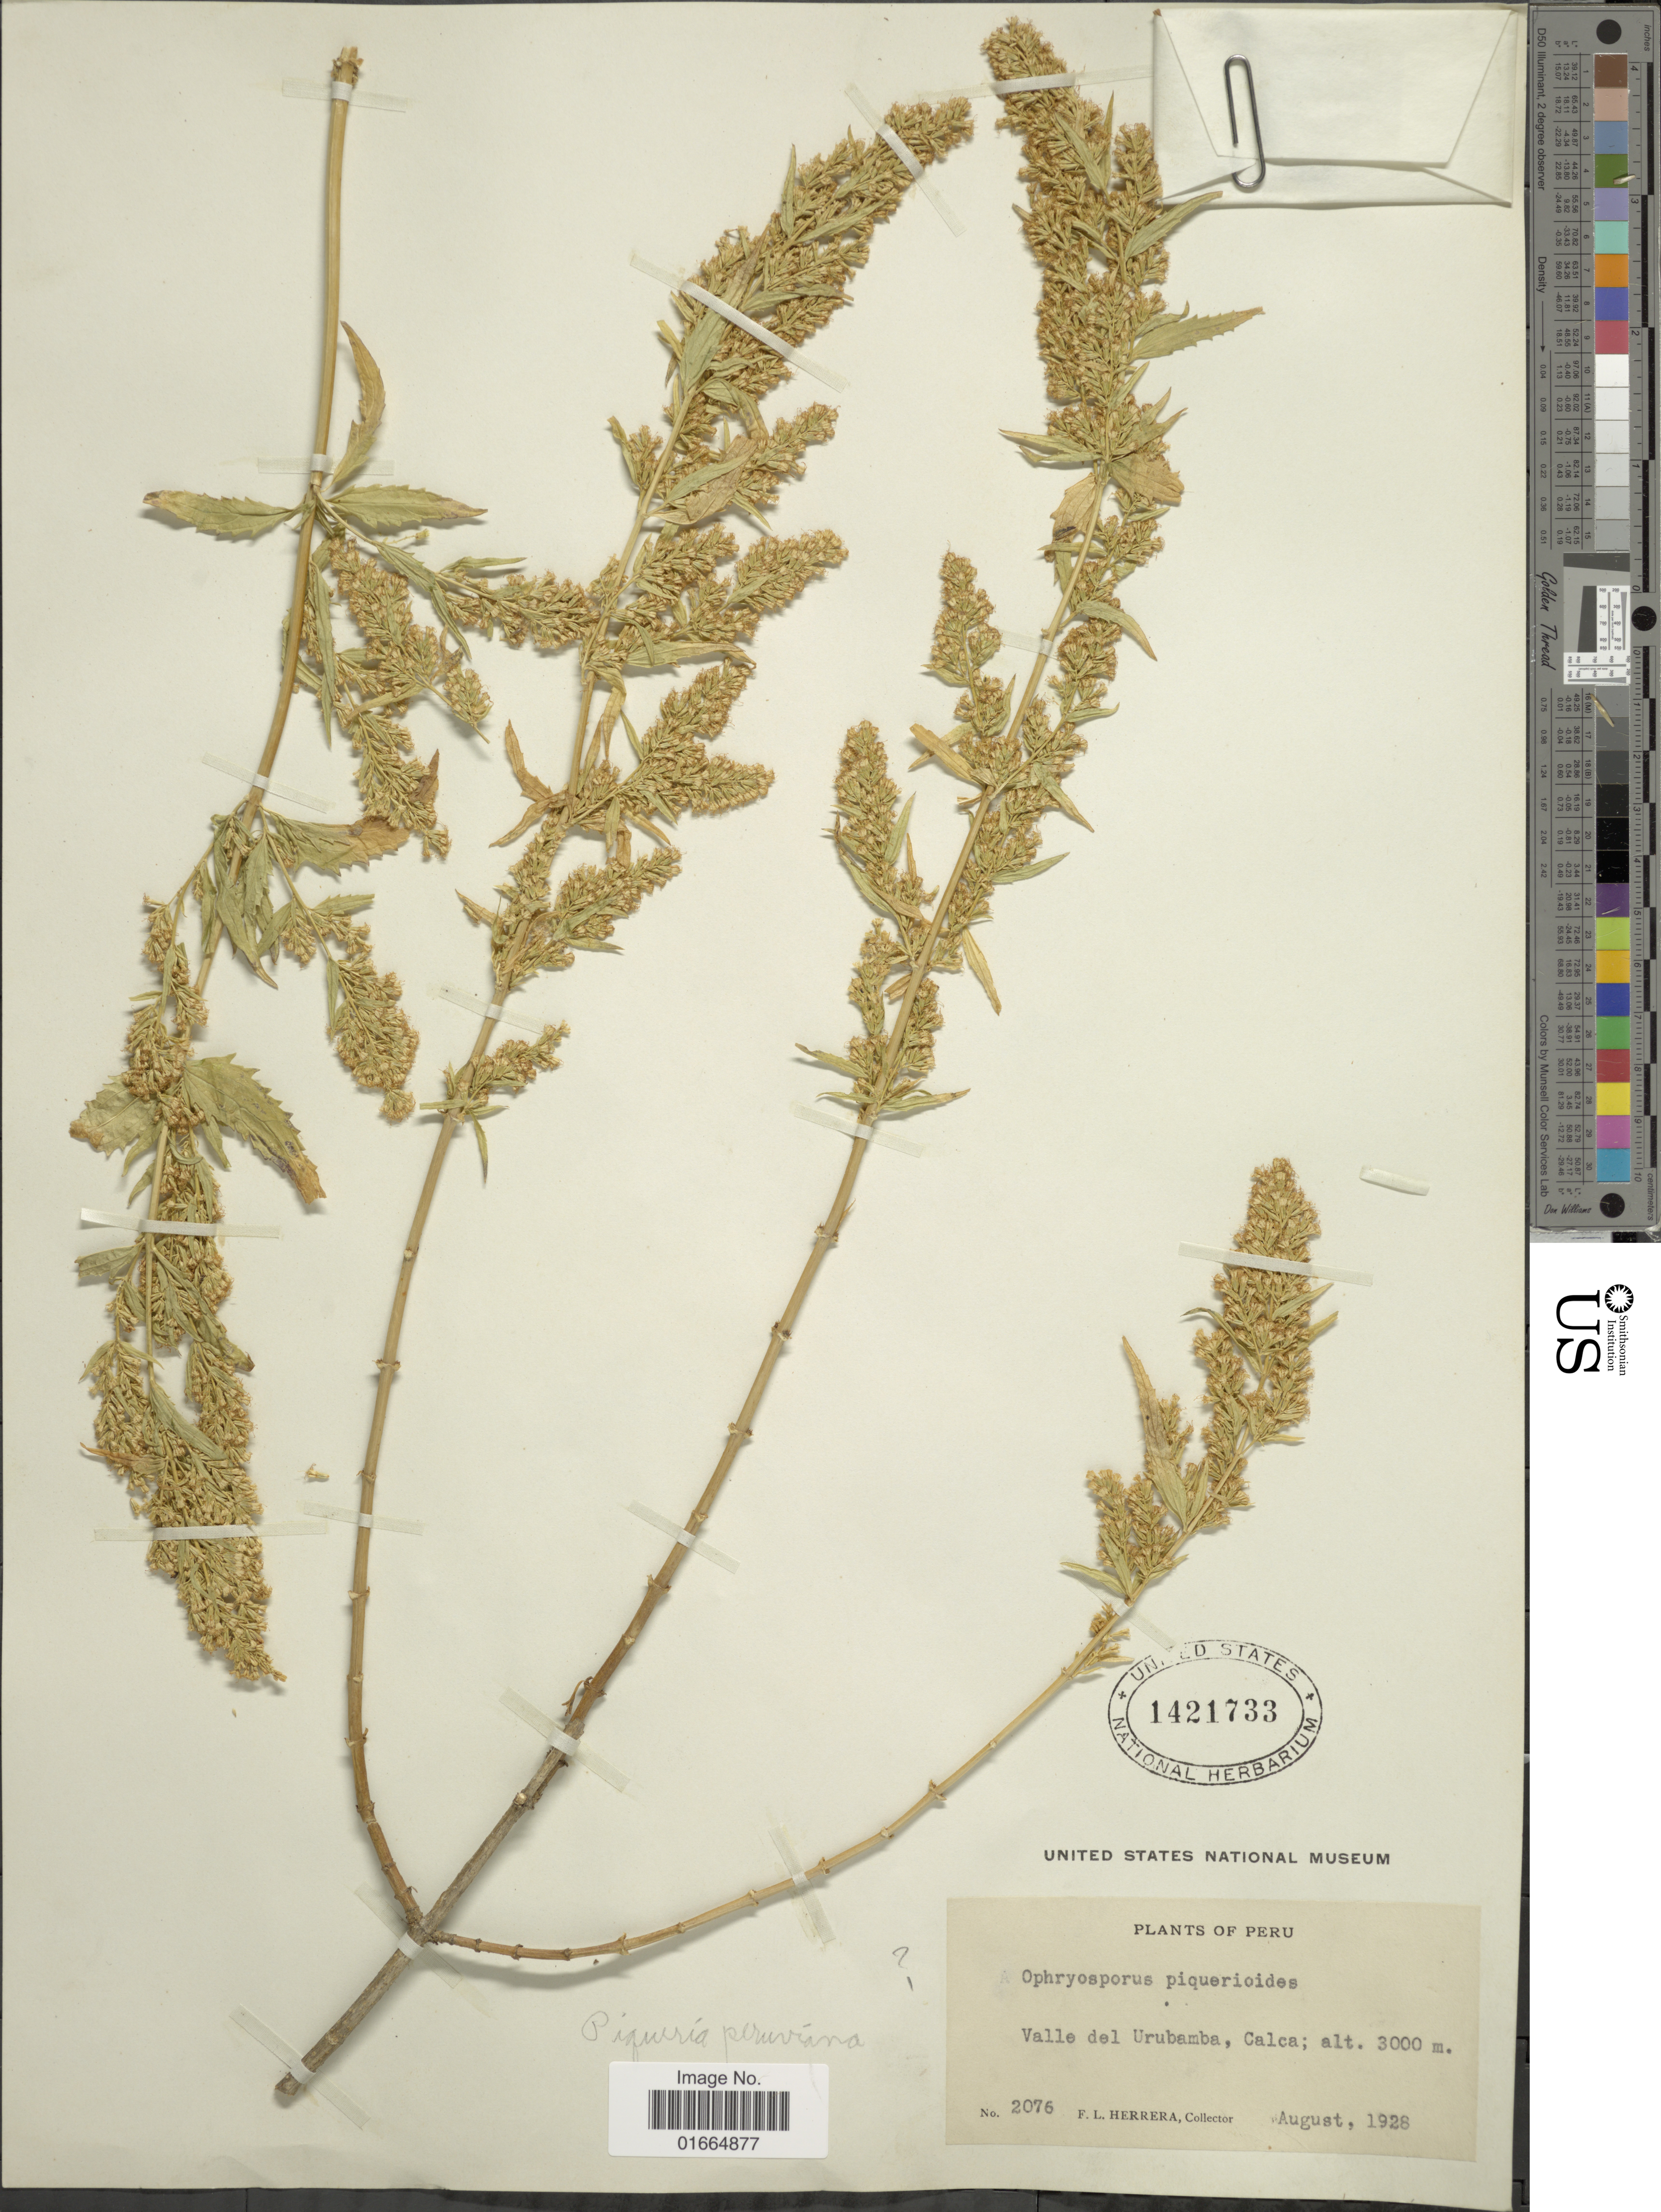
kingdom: Plantae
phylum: Tracheophyta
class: Magnoliopsida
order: Asterales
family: Asteraceae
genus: Ophryosporus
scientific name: Ophryosporus peruvianus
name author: (J.F. Gmel.) R.M. King & H. Rob.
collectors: F. L. Herrera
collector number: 2076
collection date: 1928-08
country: Peru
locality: Valle del Urubamba, Calca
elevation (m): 3000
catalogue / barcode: US 1421733